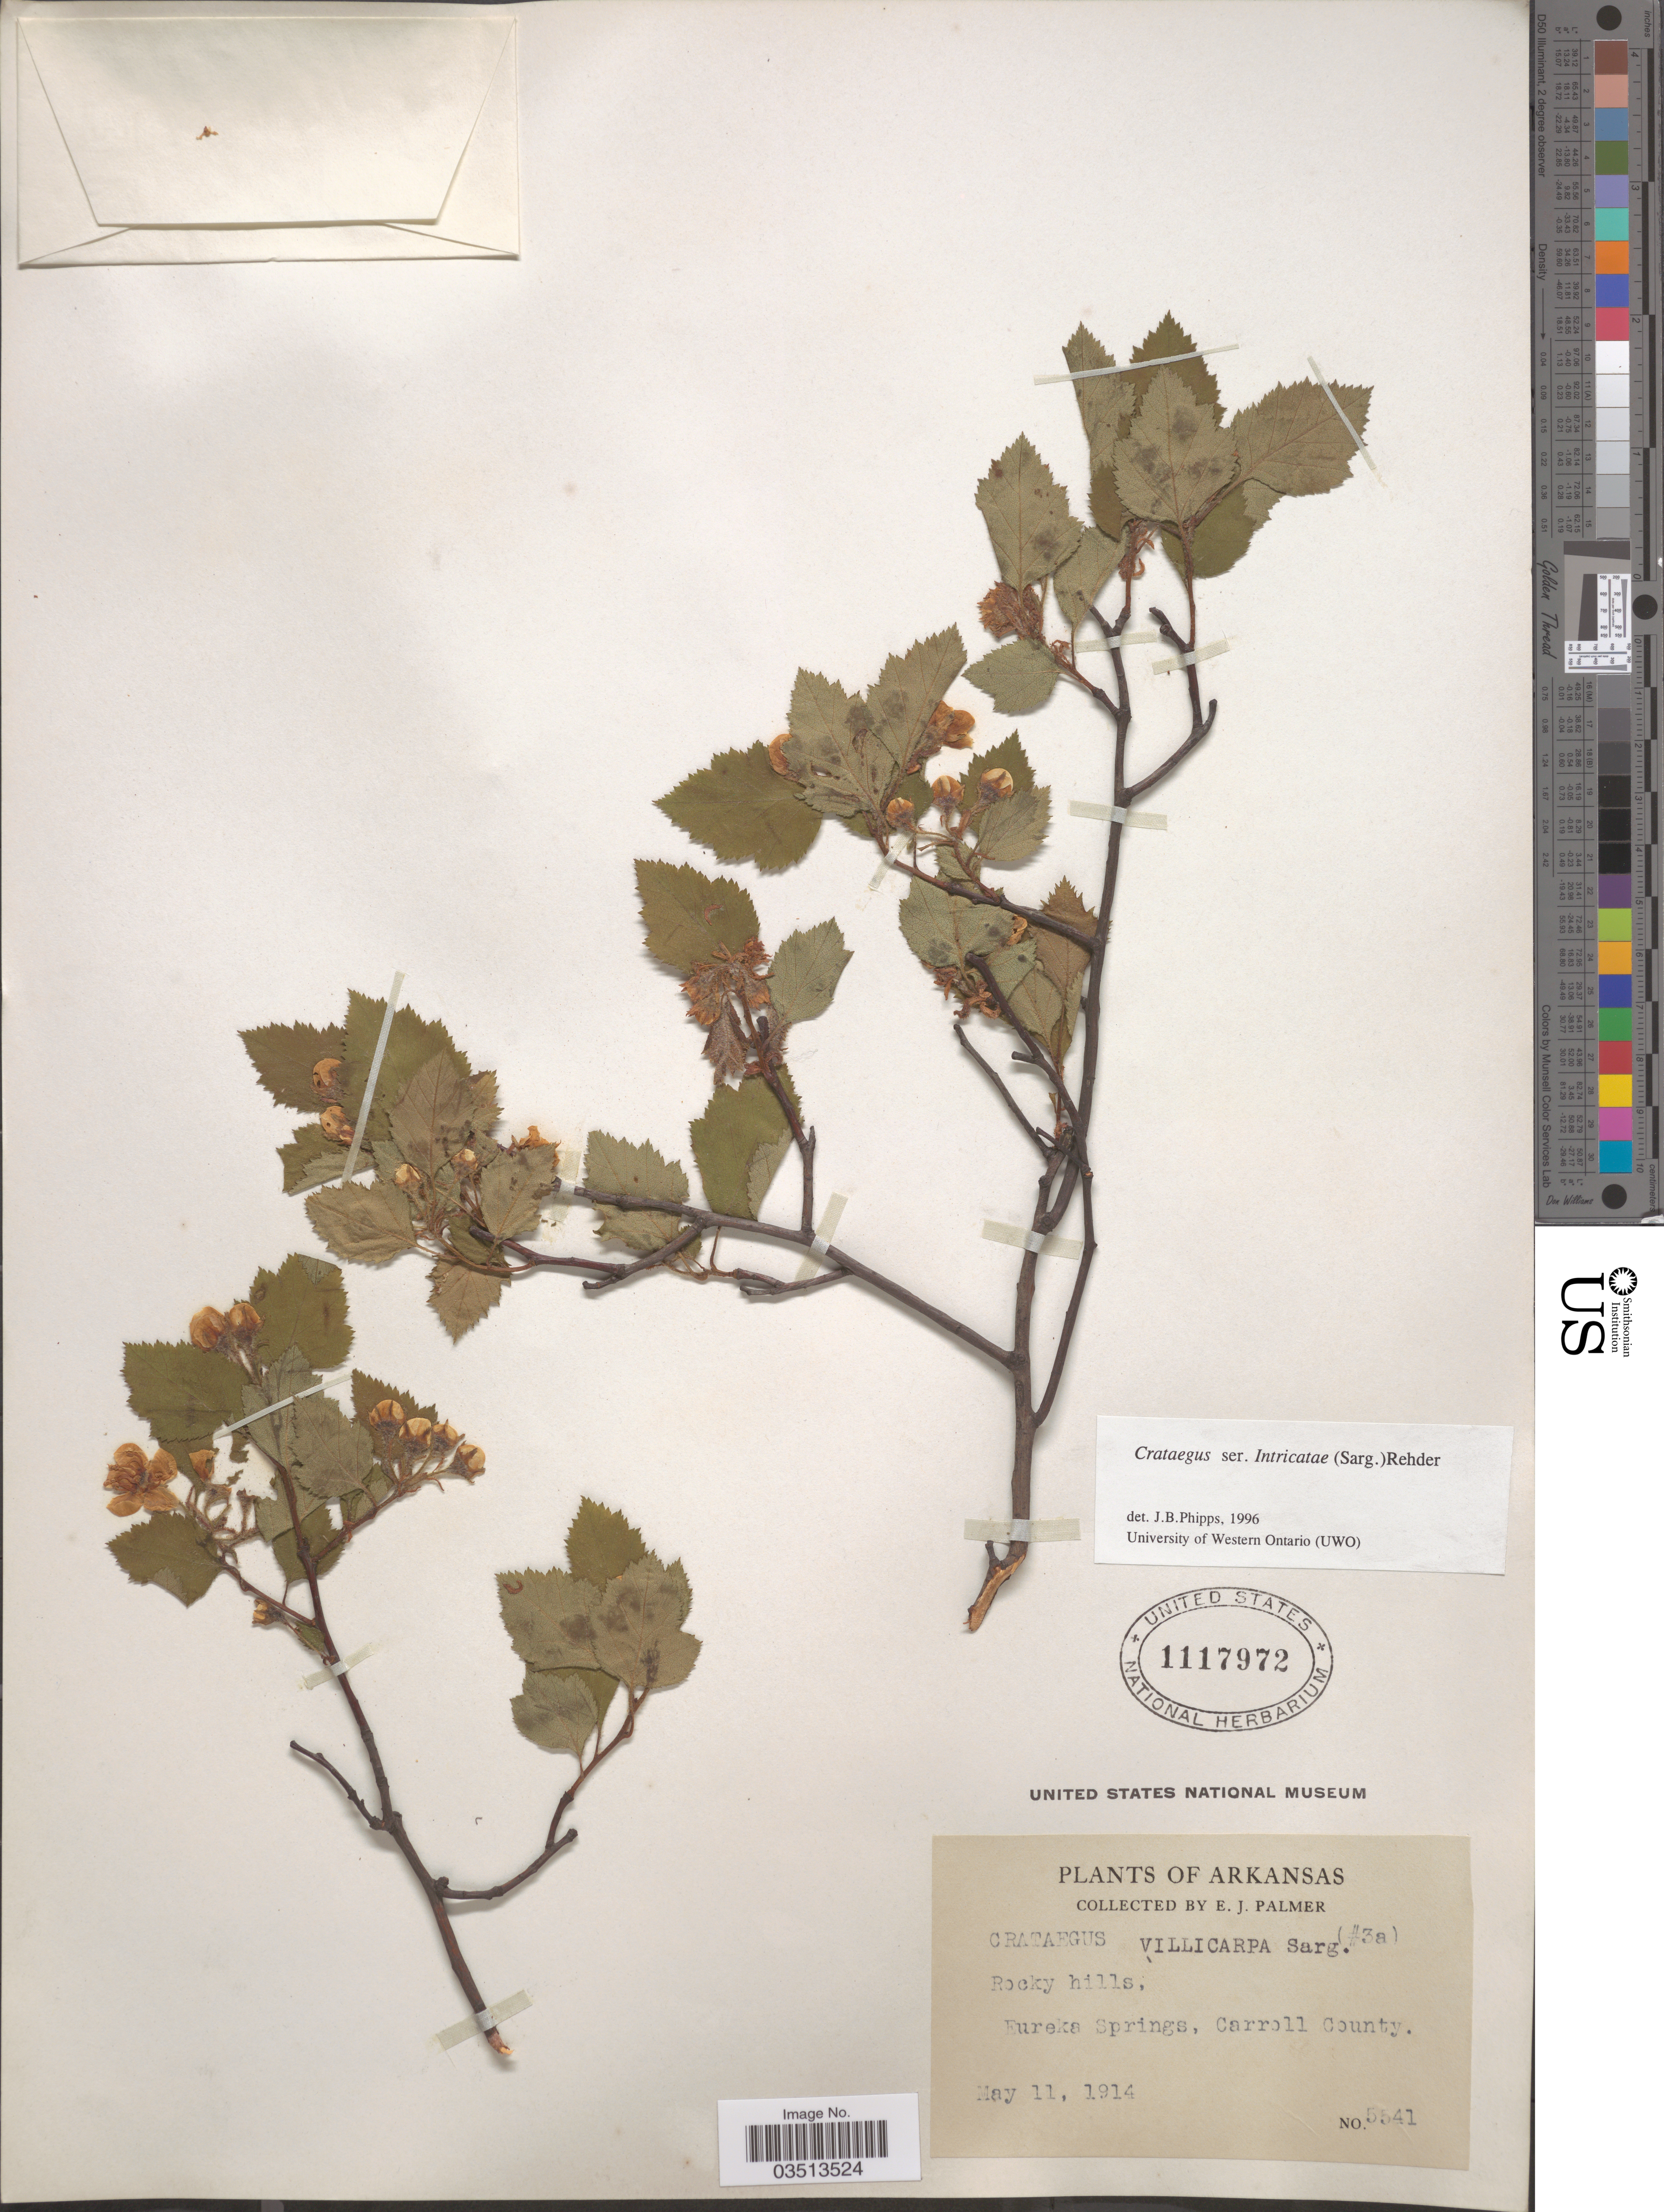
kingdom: Plantae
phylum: Tracheophyta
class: Magnoliopsida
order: Rosales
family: Rosaceae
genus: Crataegus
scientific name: Crataegus biltmoreana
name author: Beadle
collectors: E. J. Palmer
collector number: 5541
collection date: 1914-05-11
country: United States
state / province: Arkansas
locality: Eureka Springs, Carroll County.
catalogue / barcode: US 1117972